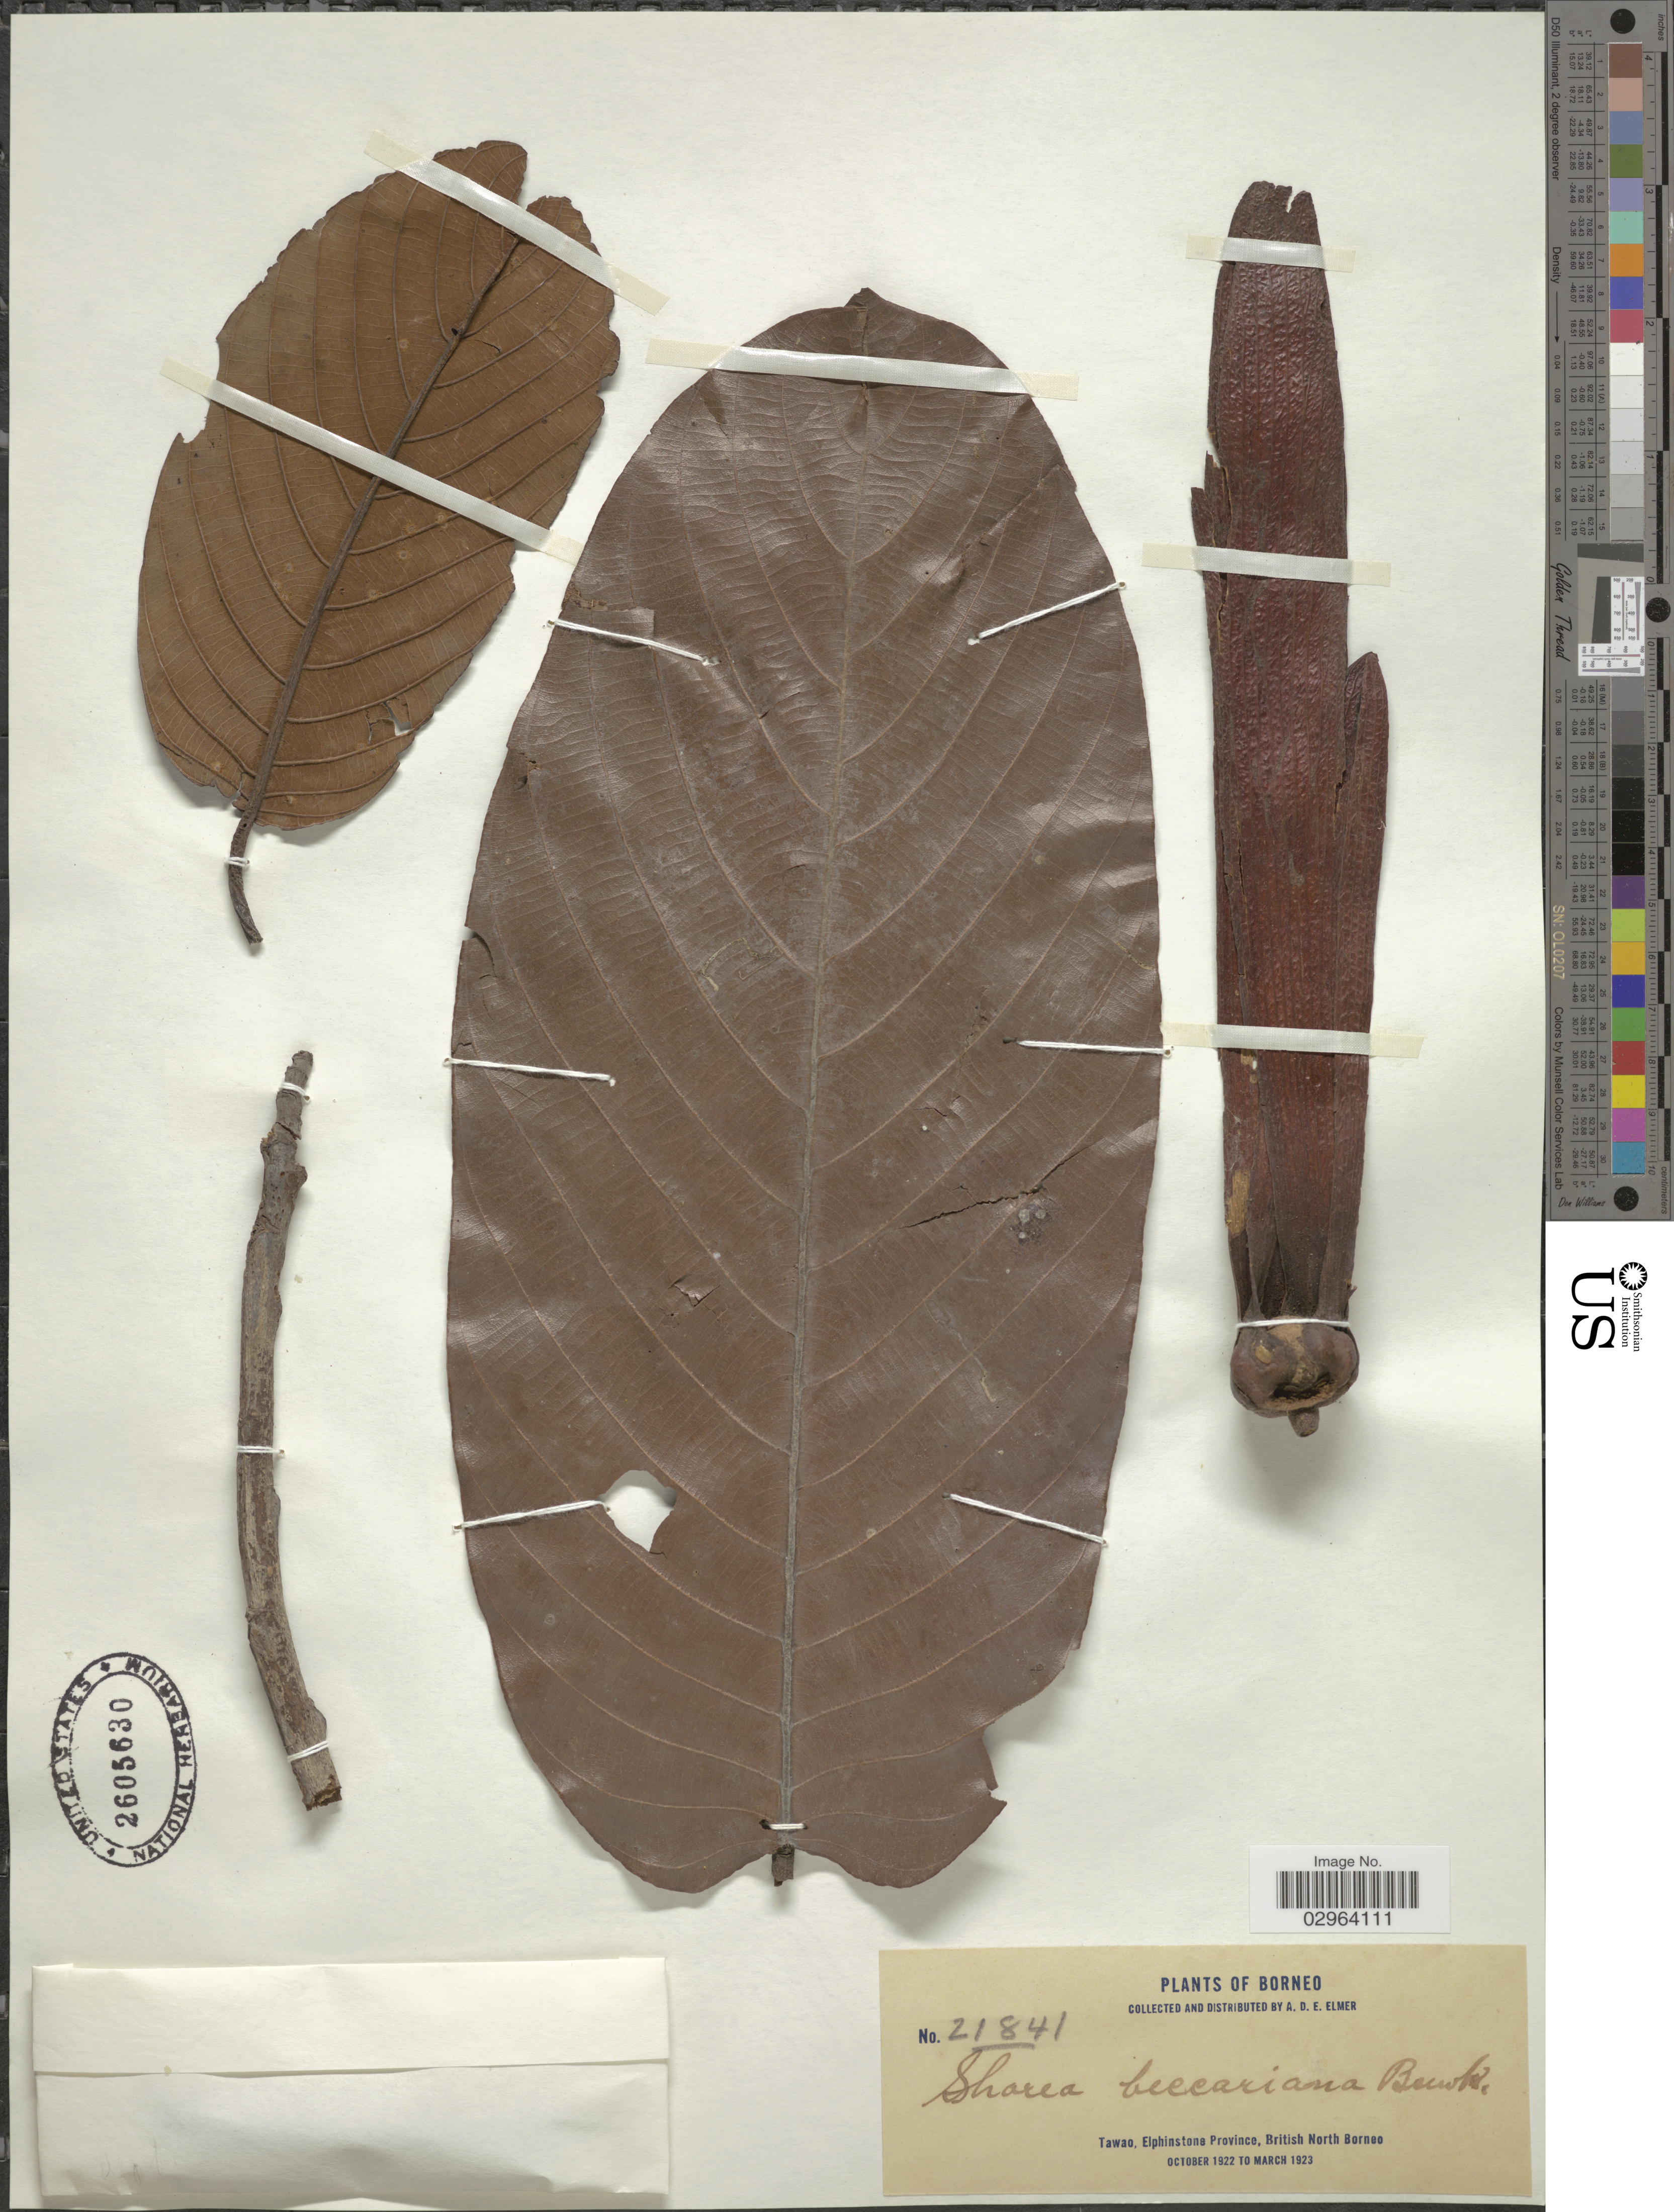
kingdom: Plantae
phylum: Tracheophyta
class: Magnoliopsida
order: Malvales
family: Dipterocarpaceae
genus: Rubroshorea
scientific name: Rubroshorea beccariana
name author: (Burck) P.S. Ashton & J. Heck.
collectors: A. D. E. Elmer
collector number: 21841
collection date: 1922-10/1923-03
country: Malaysia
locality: Borneo. Tawao, Elphinstone Province, British North Borneo.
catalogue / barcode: US 2605630